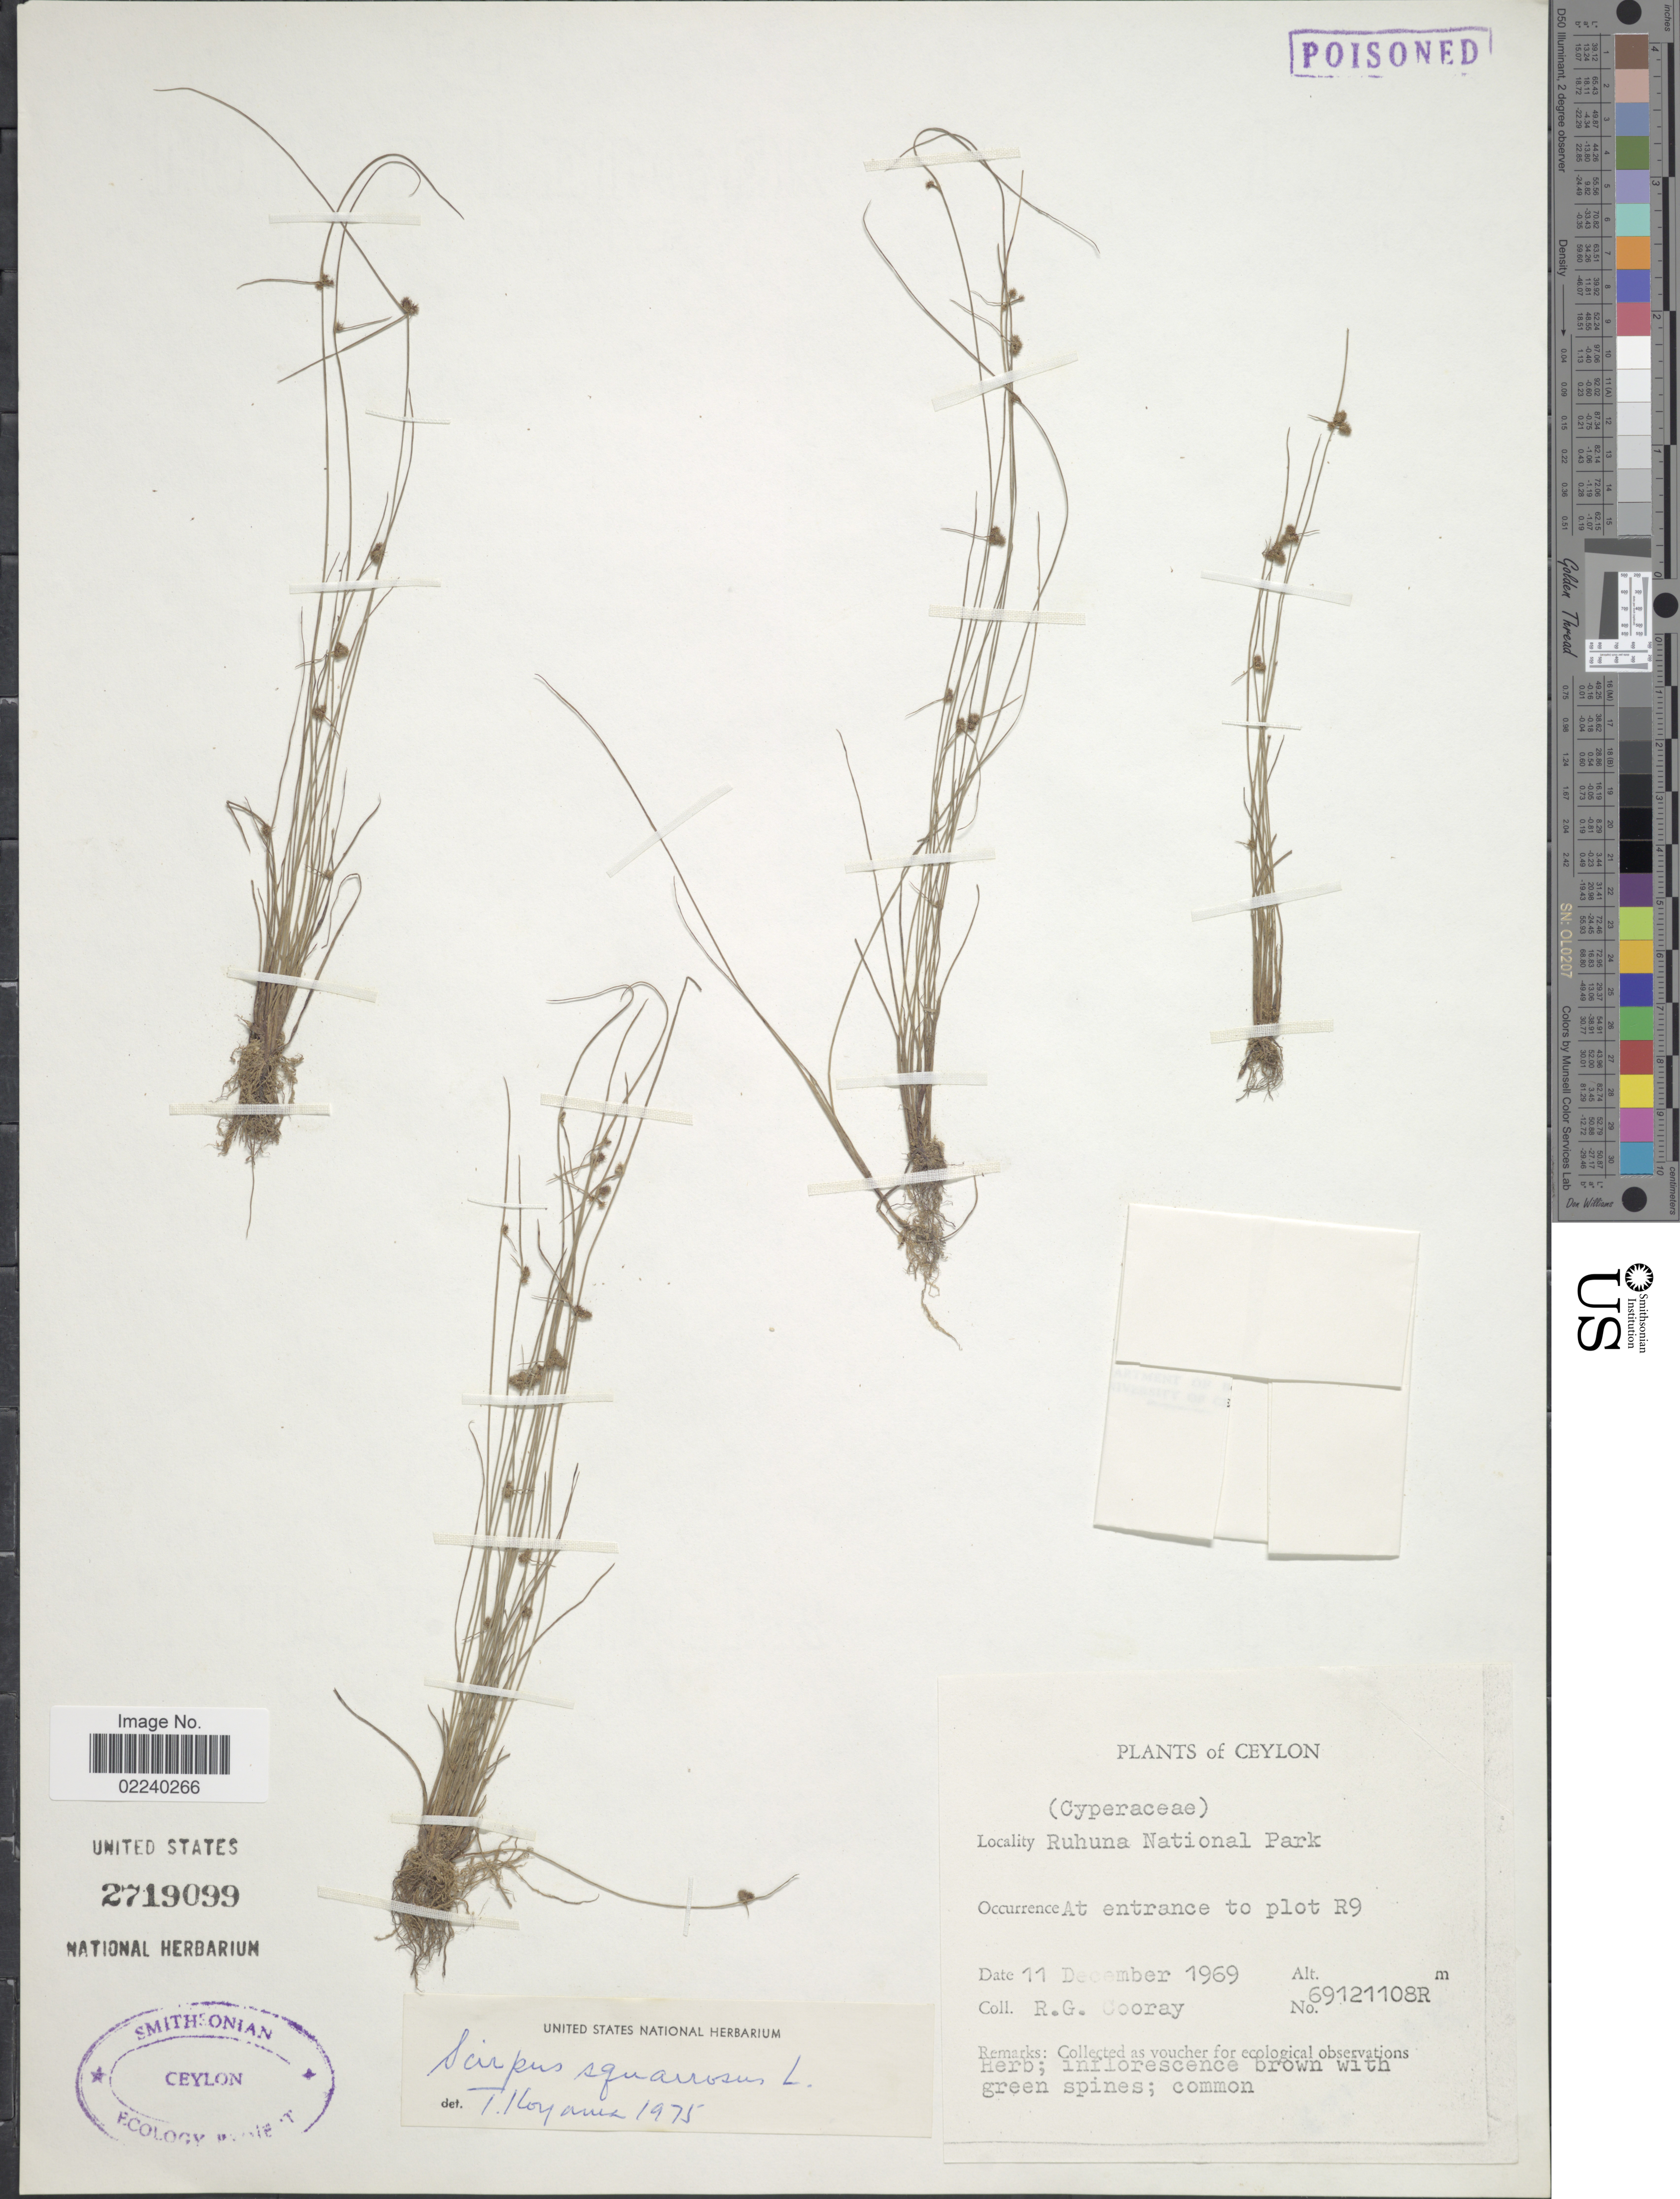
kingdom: Plantae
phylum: Tracheophyta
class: Liliopsida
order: Poales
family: Cyperaceae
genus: Cyperus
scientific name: Cyperus neochinensis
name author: (Tang & F.T. Wang) Bauters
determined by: Strong, M. T., (US), Smithsonian Institution - National Museum of Natural History (UNITED STATES)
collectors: R. Cooray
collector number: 69121108R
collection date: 1969-12-11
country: Sri Lanka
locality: Ceylon, Ruhuna National Park, At entrance to plot R9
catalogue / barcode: US 2719099